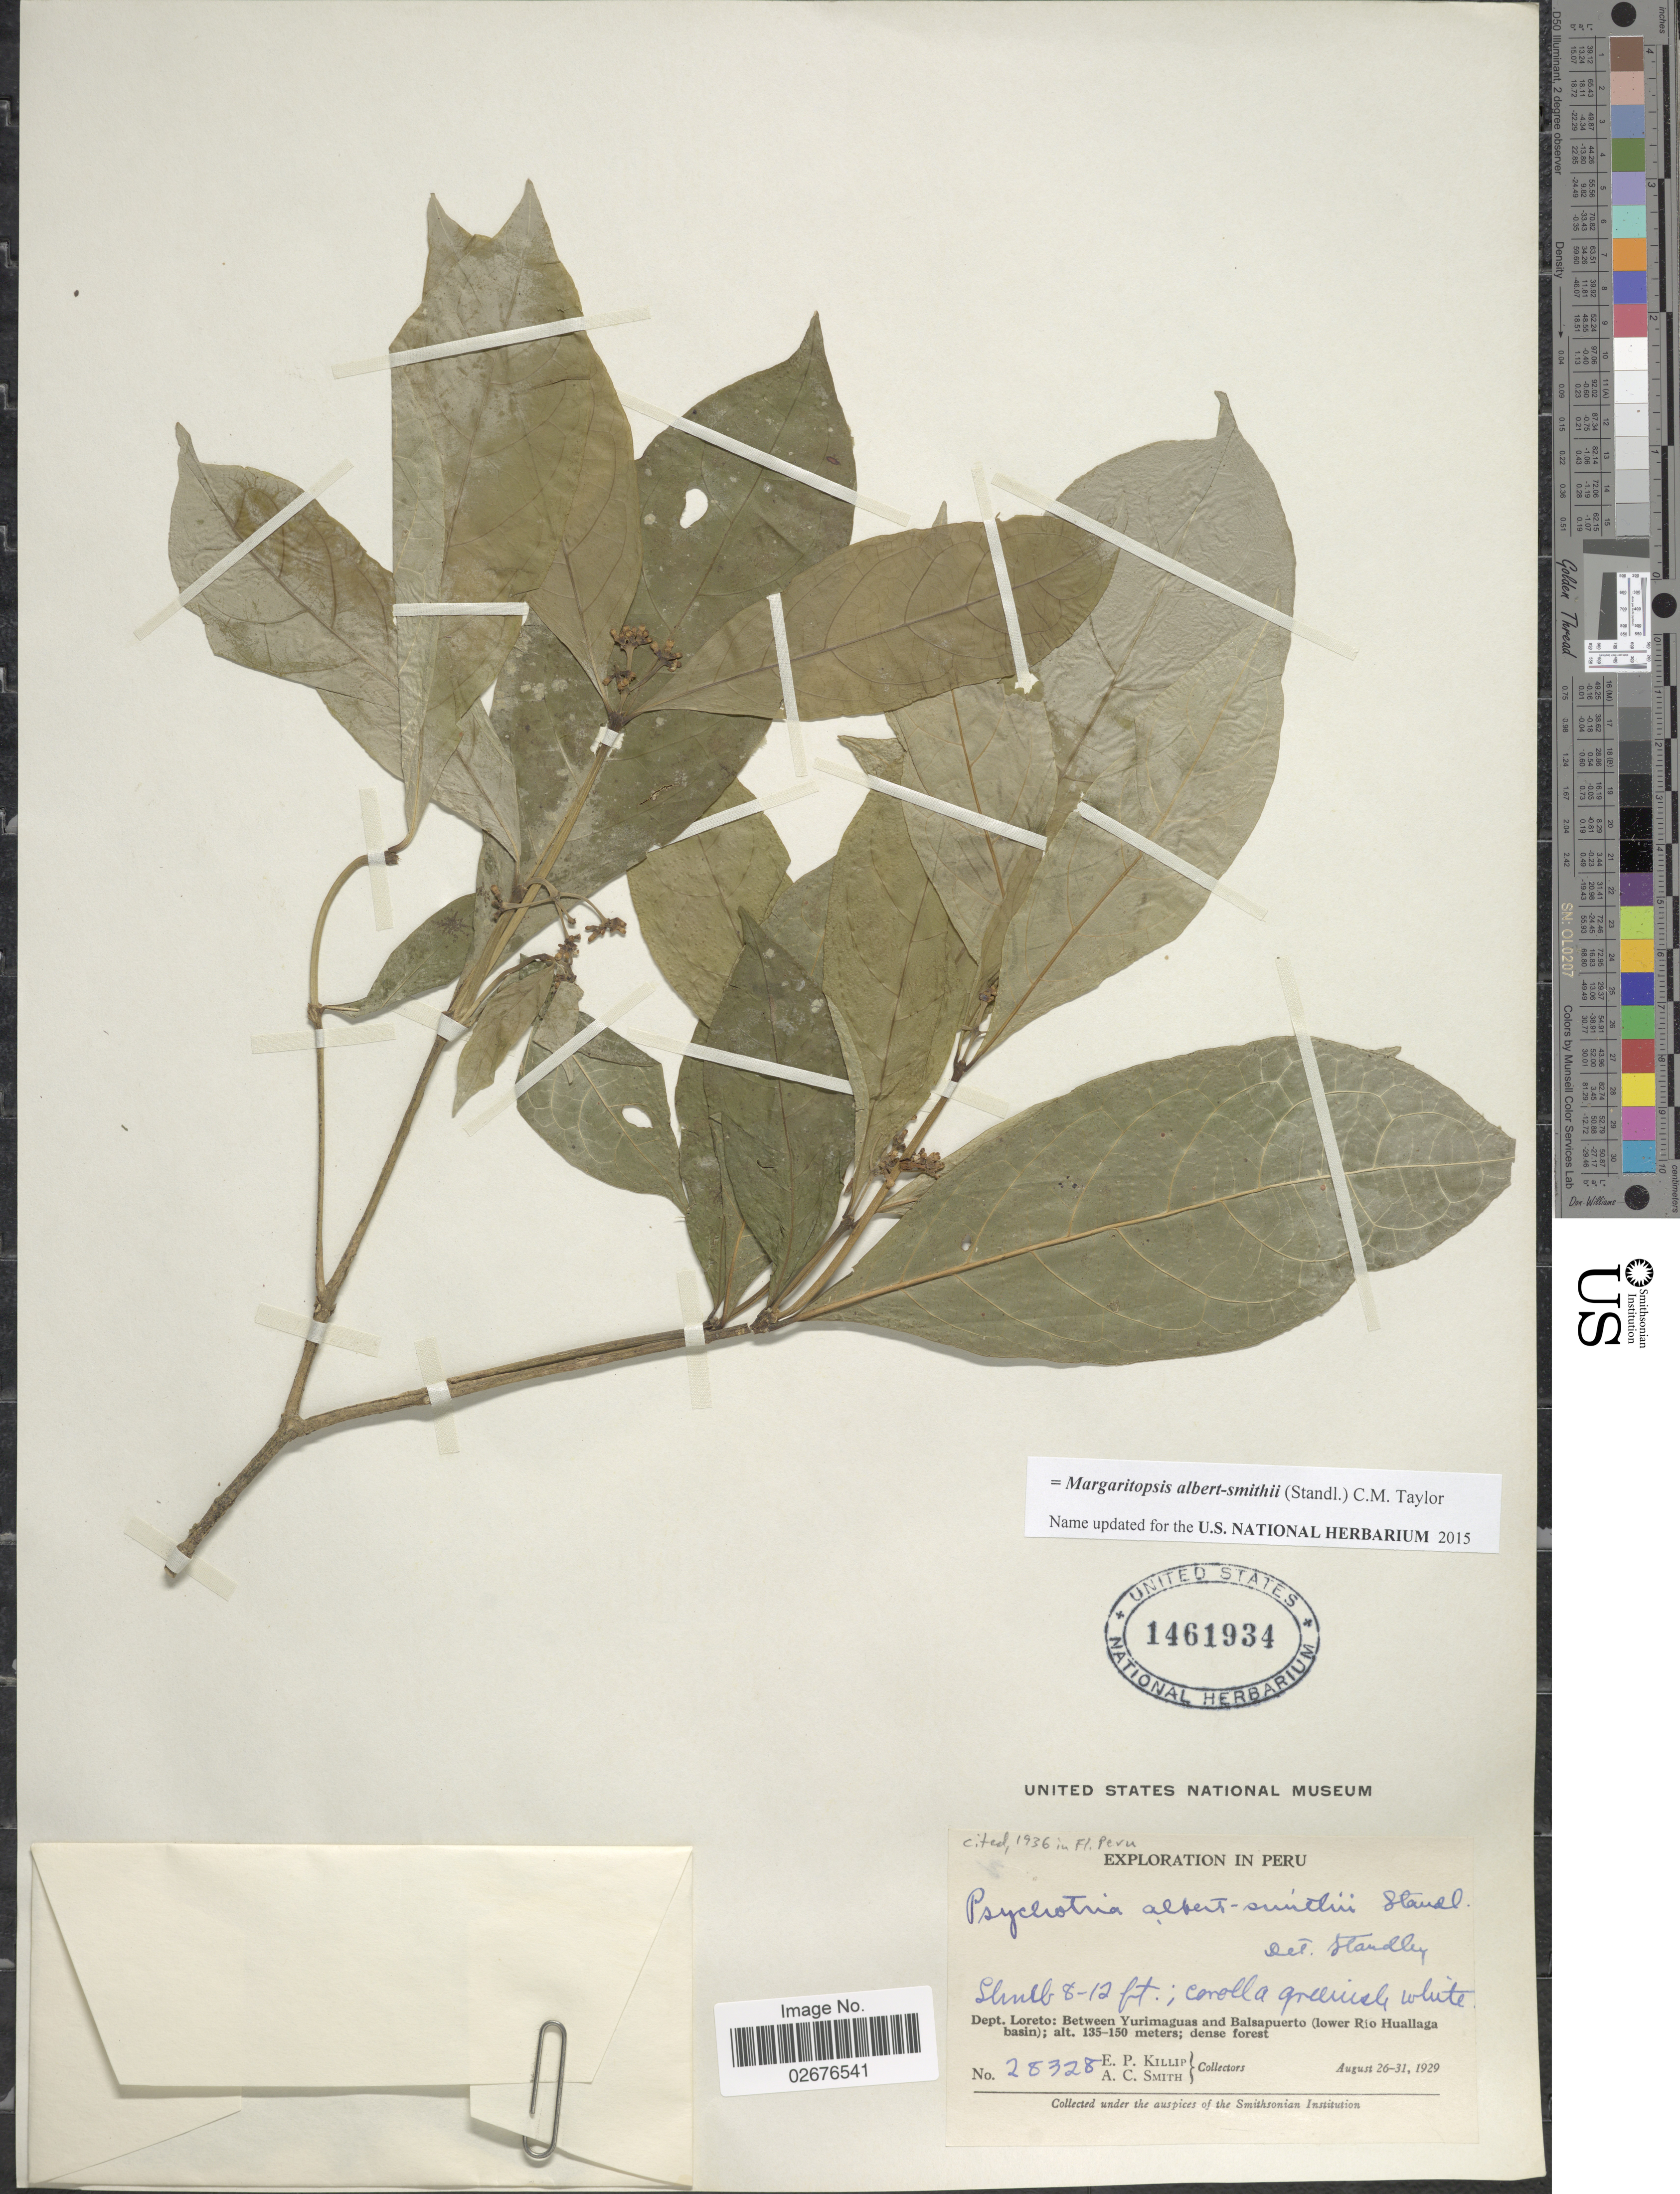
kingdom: Plantae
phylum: Tracheophyta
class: Magnoliopsida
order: Gentianales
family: Rubiaceae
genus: Margaritopsis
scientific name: Margaritopsis albert-smithii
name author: (Standl.) C.M. Taylor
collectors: E. P. Killip & A. C. Smith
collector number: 28328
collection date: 1929-08-26/1929-08-31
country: Peru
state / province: Loreto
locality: Between Yurimaguas and Balsapuerto (lower Rio Huallaga basin); dense forest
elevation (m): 135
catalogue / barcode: US 1461934